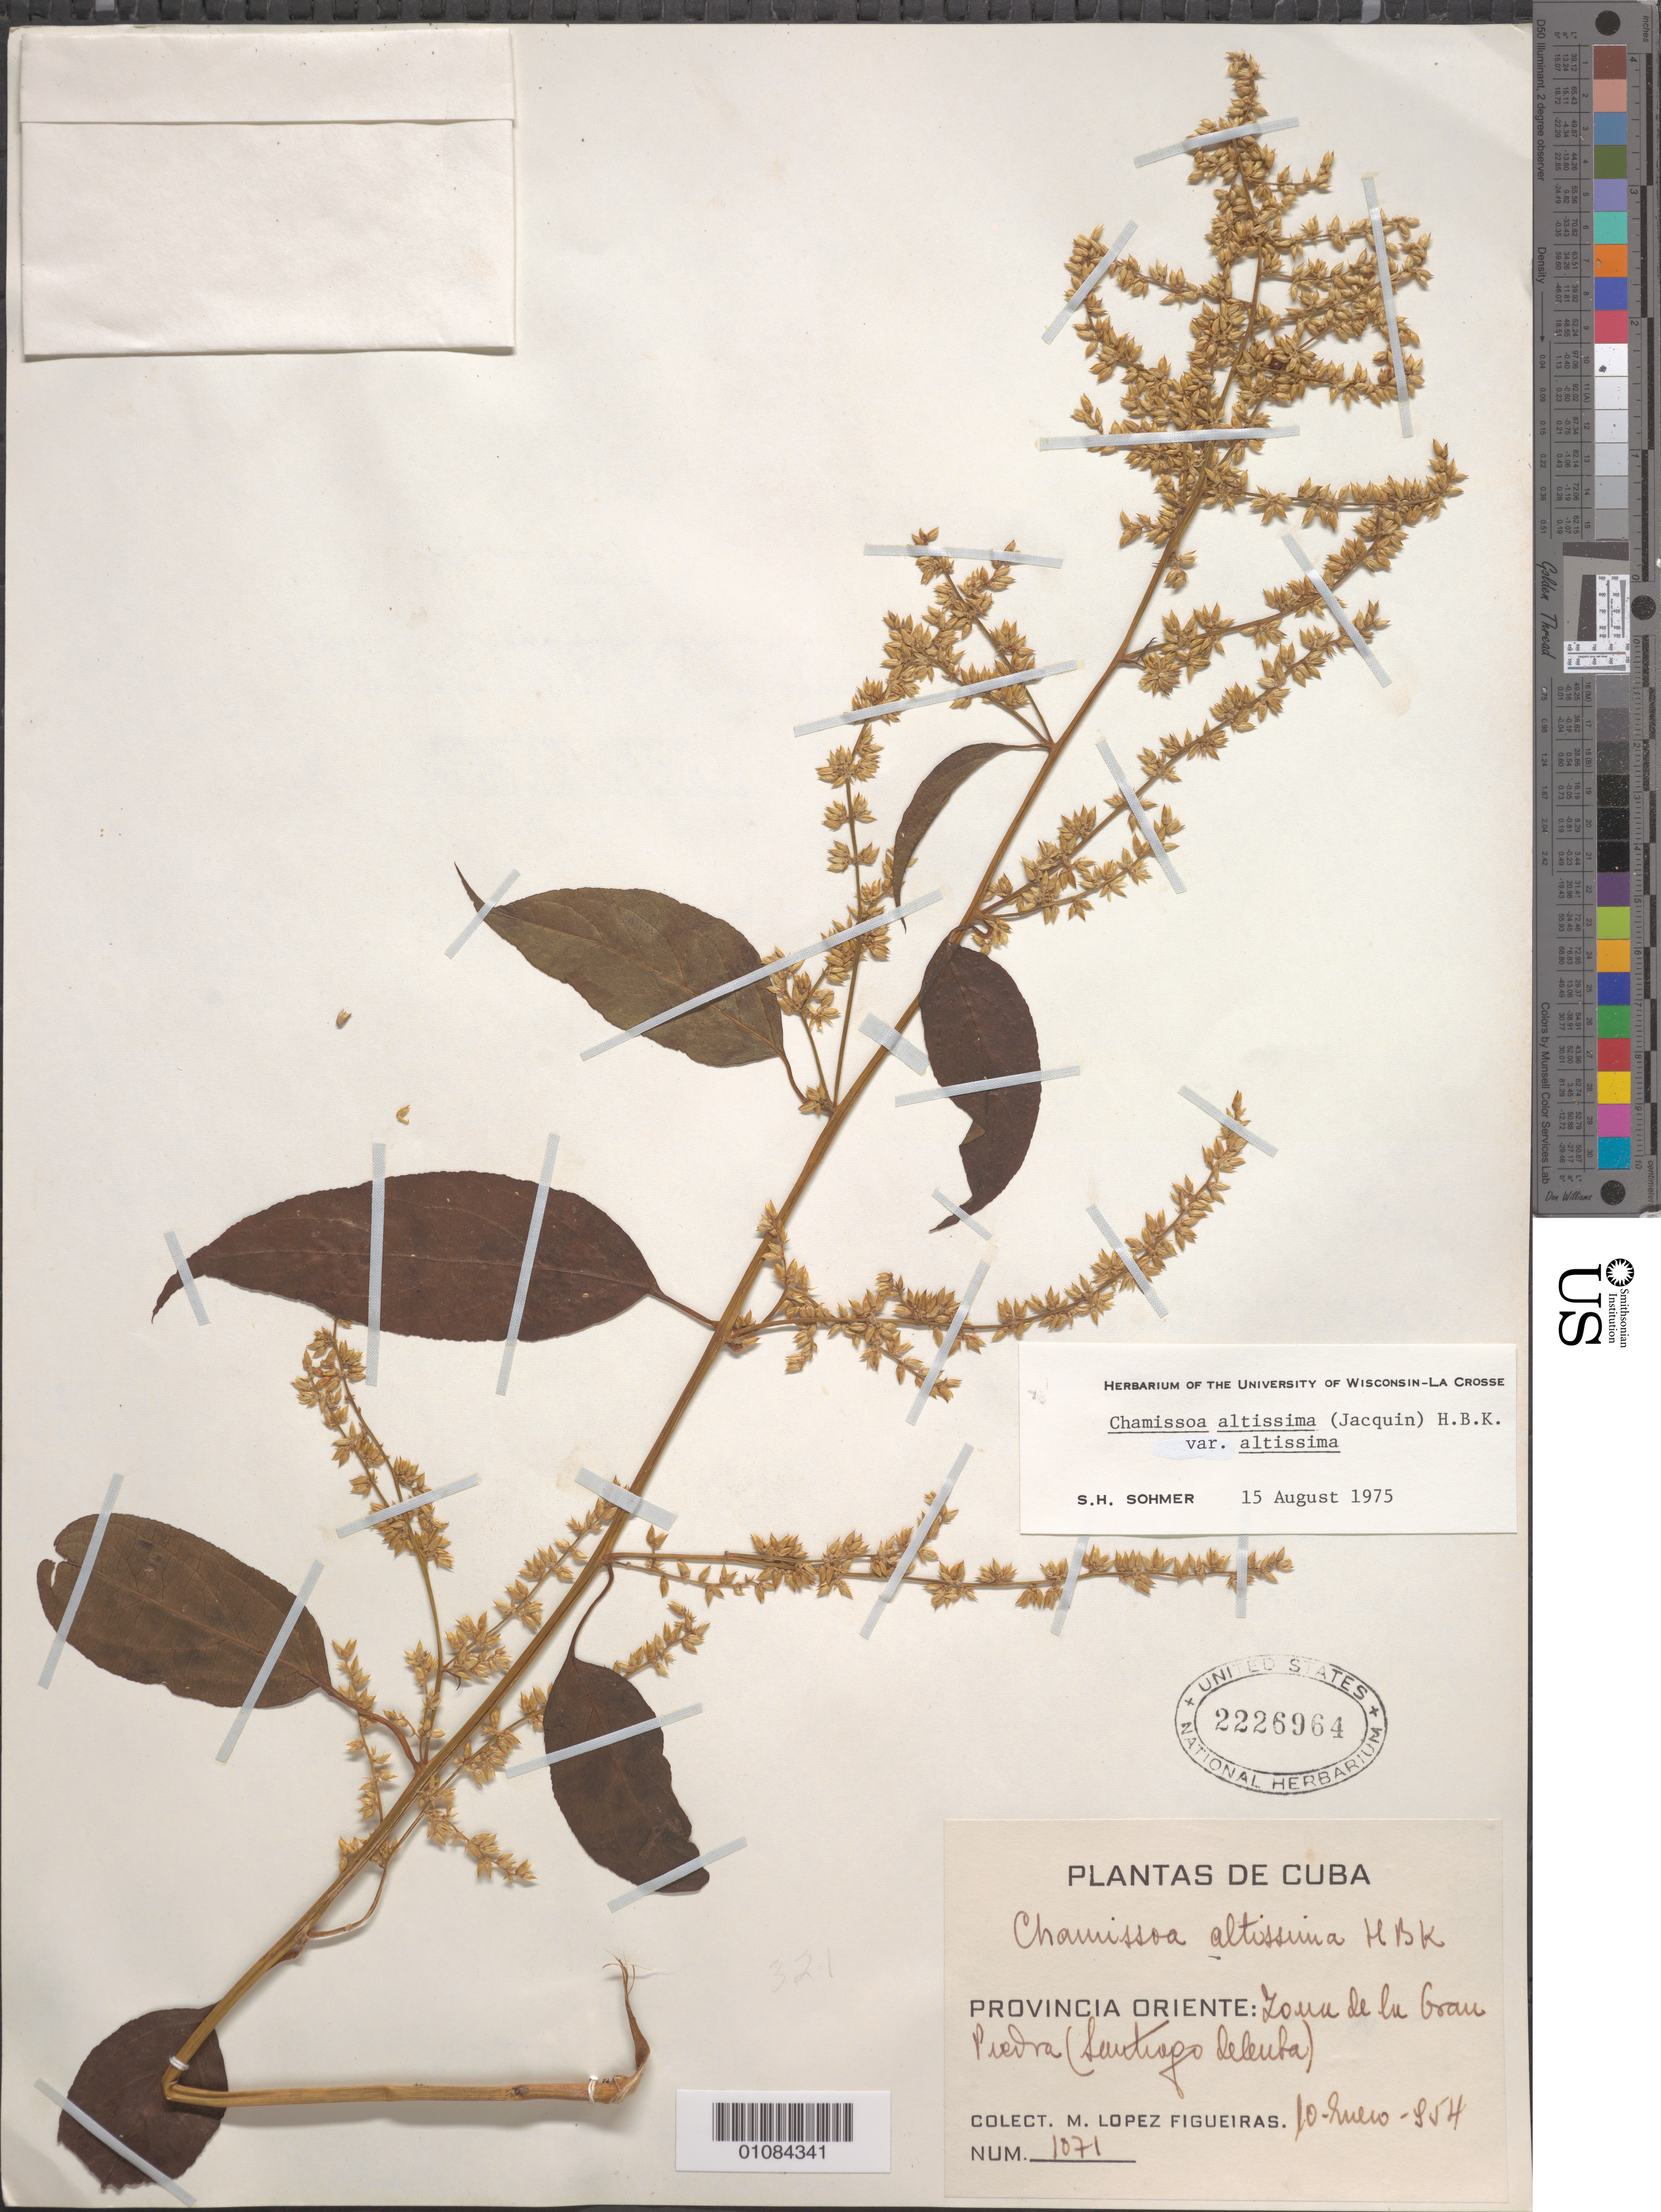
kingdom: Plantae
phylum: Tracheophyta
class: Magnoliopsida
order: Caryophyllales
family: Amaranthaceae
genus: Chamissoa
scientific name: Chamissoa altissima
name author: (Jacq.) Kunth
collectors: M. López Figueiras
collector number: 1071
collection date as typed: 10 --- 1954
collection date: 1954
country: Cuba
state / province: Santiago de Cuba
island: Cuba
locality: Santiago delenta Loma de la Gran Piedra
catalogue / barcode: US 2226964